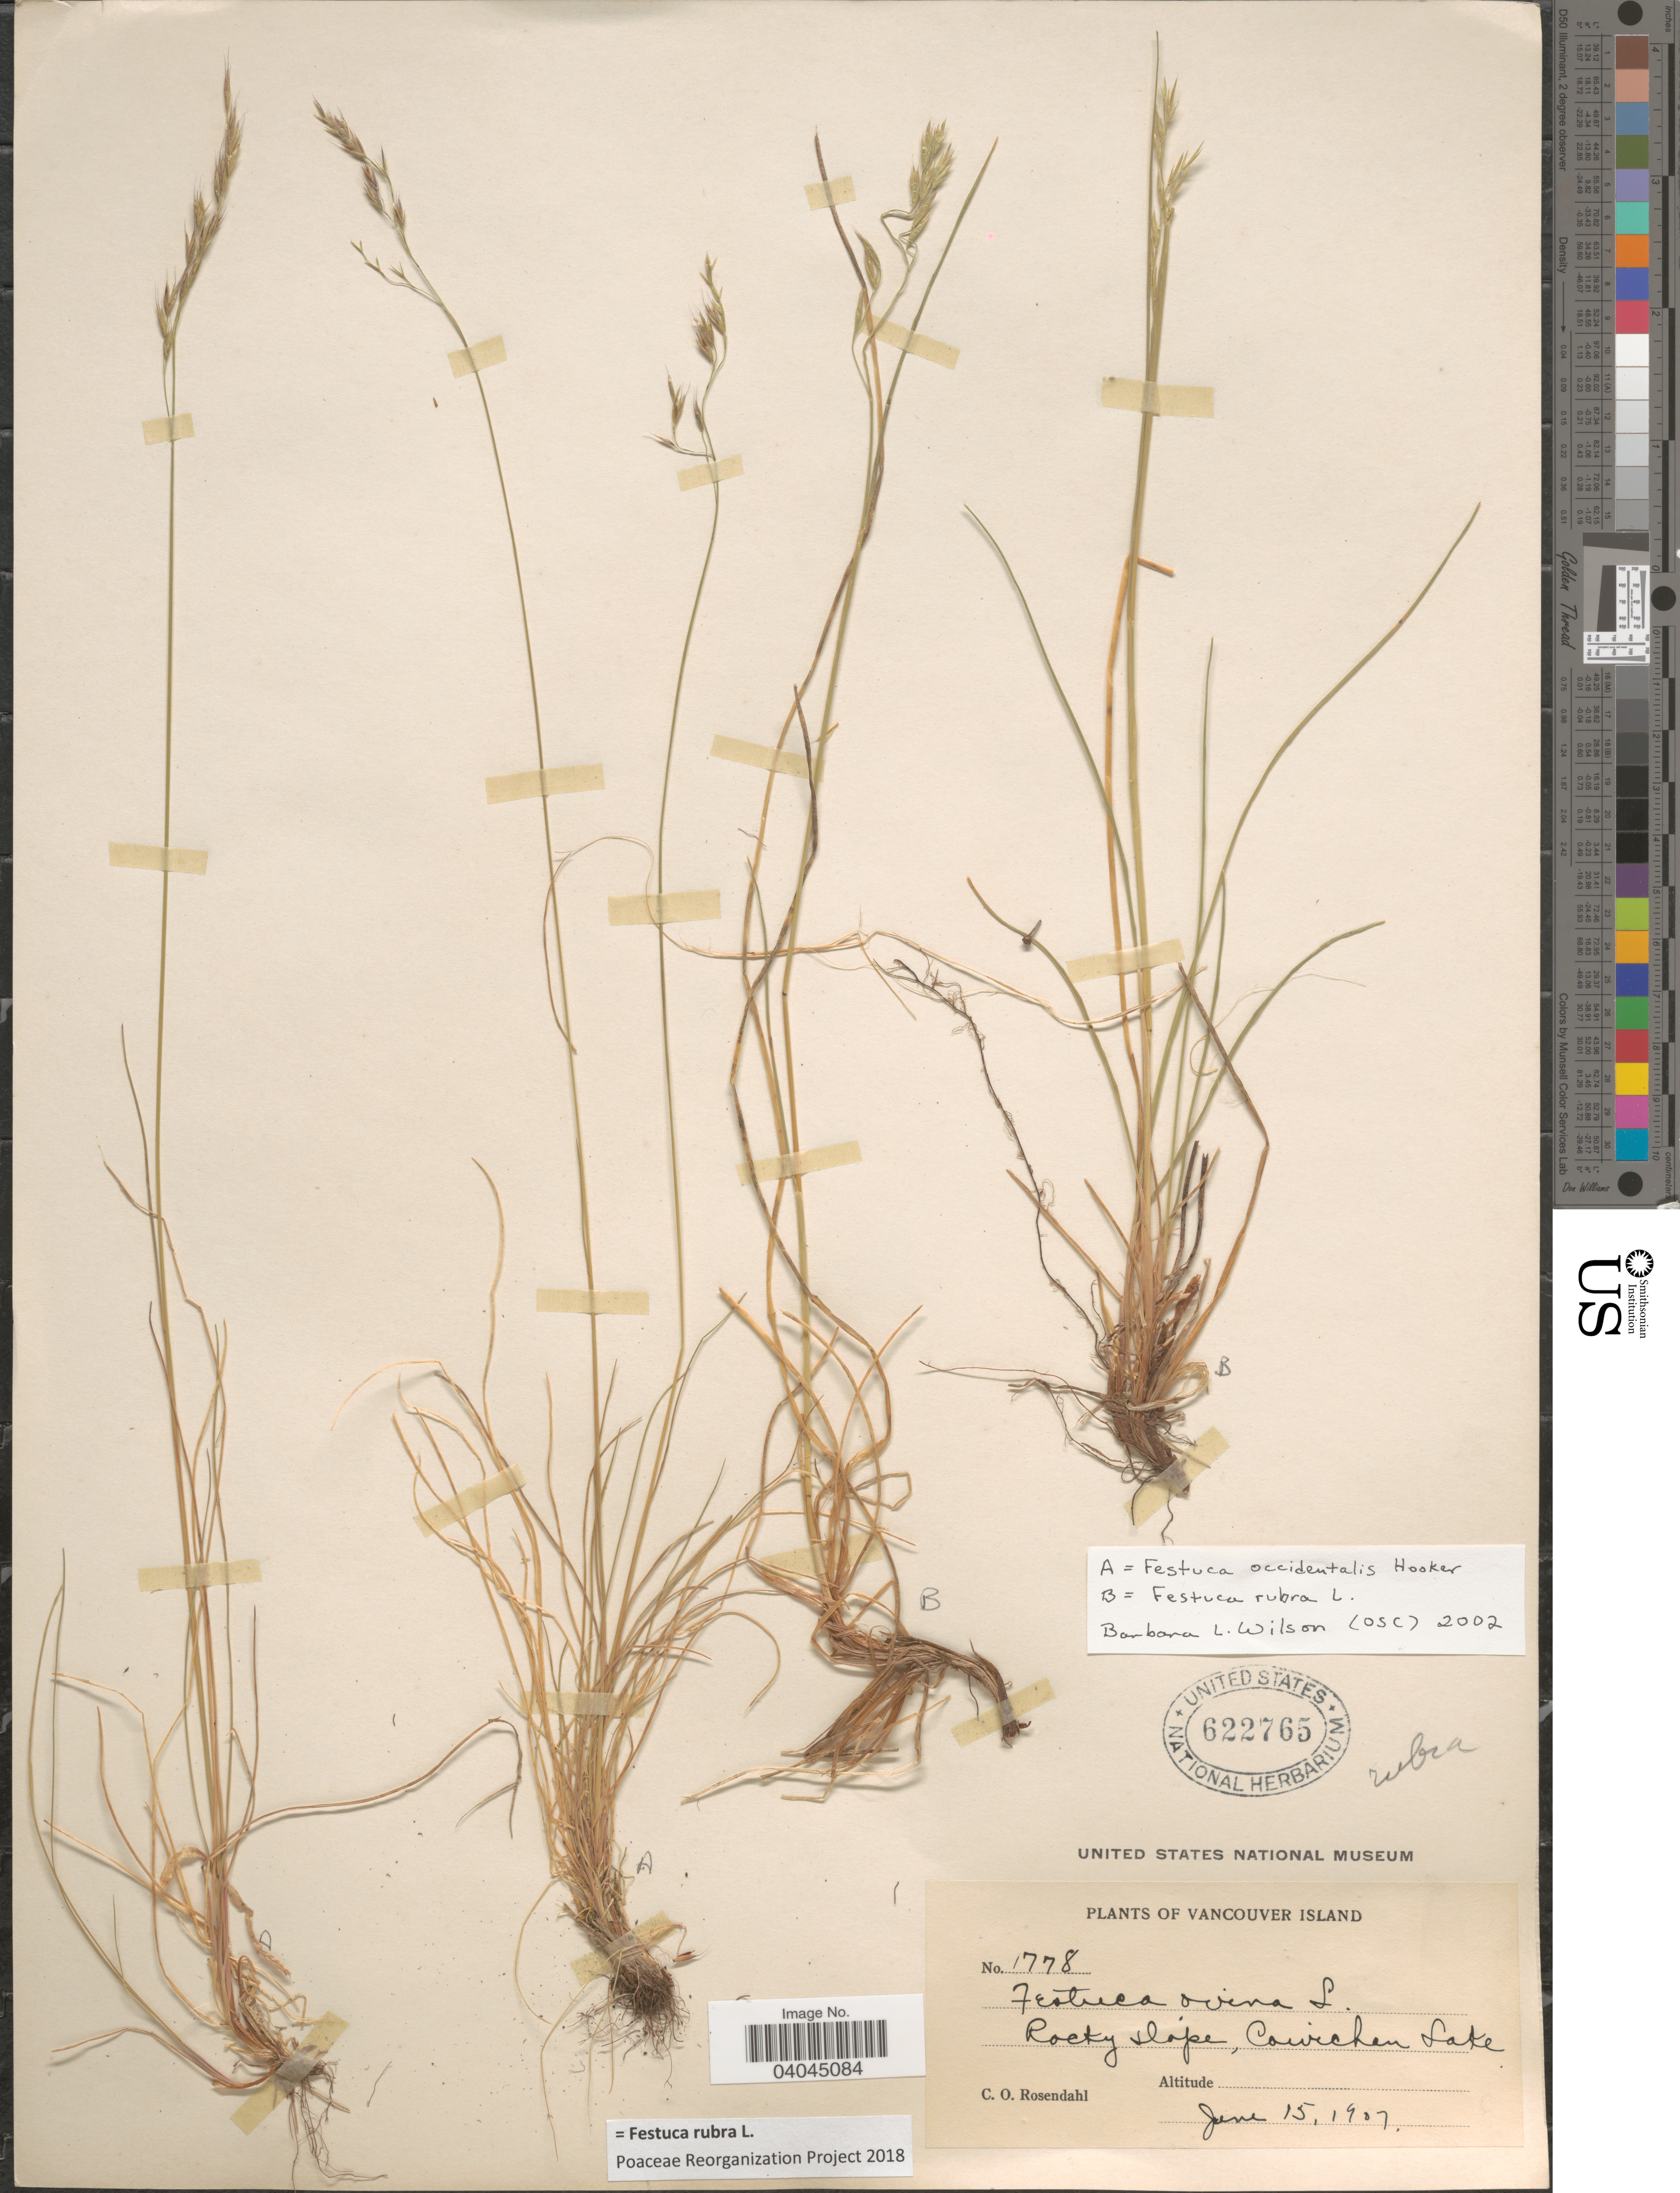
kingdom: Plantae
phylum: Tracheophyta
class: Liliopsida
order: Poales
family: Poaceae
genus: Festuca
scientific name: Festuca rubra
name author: L.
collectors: C. O. Rosendahl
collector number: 1778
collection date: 1907-06-15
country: Canada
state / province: British Columbia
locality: Vancouver Island. Cowichan Lake.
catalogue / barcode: US 622765